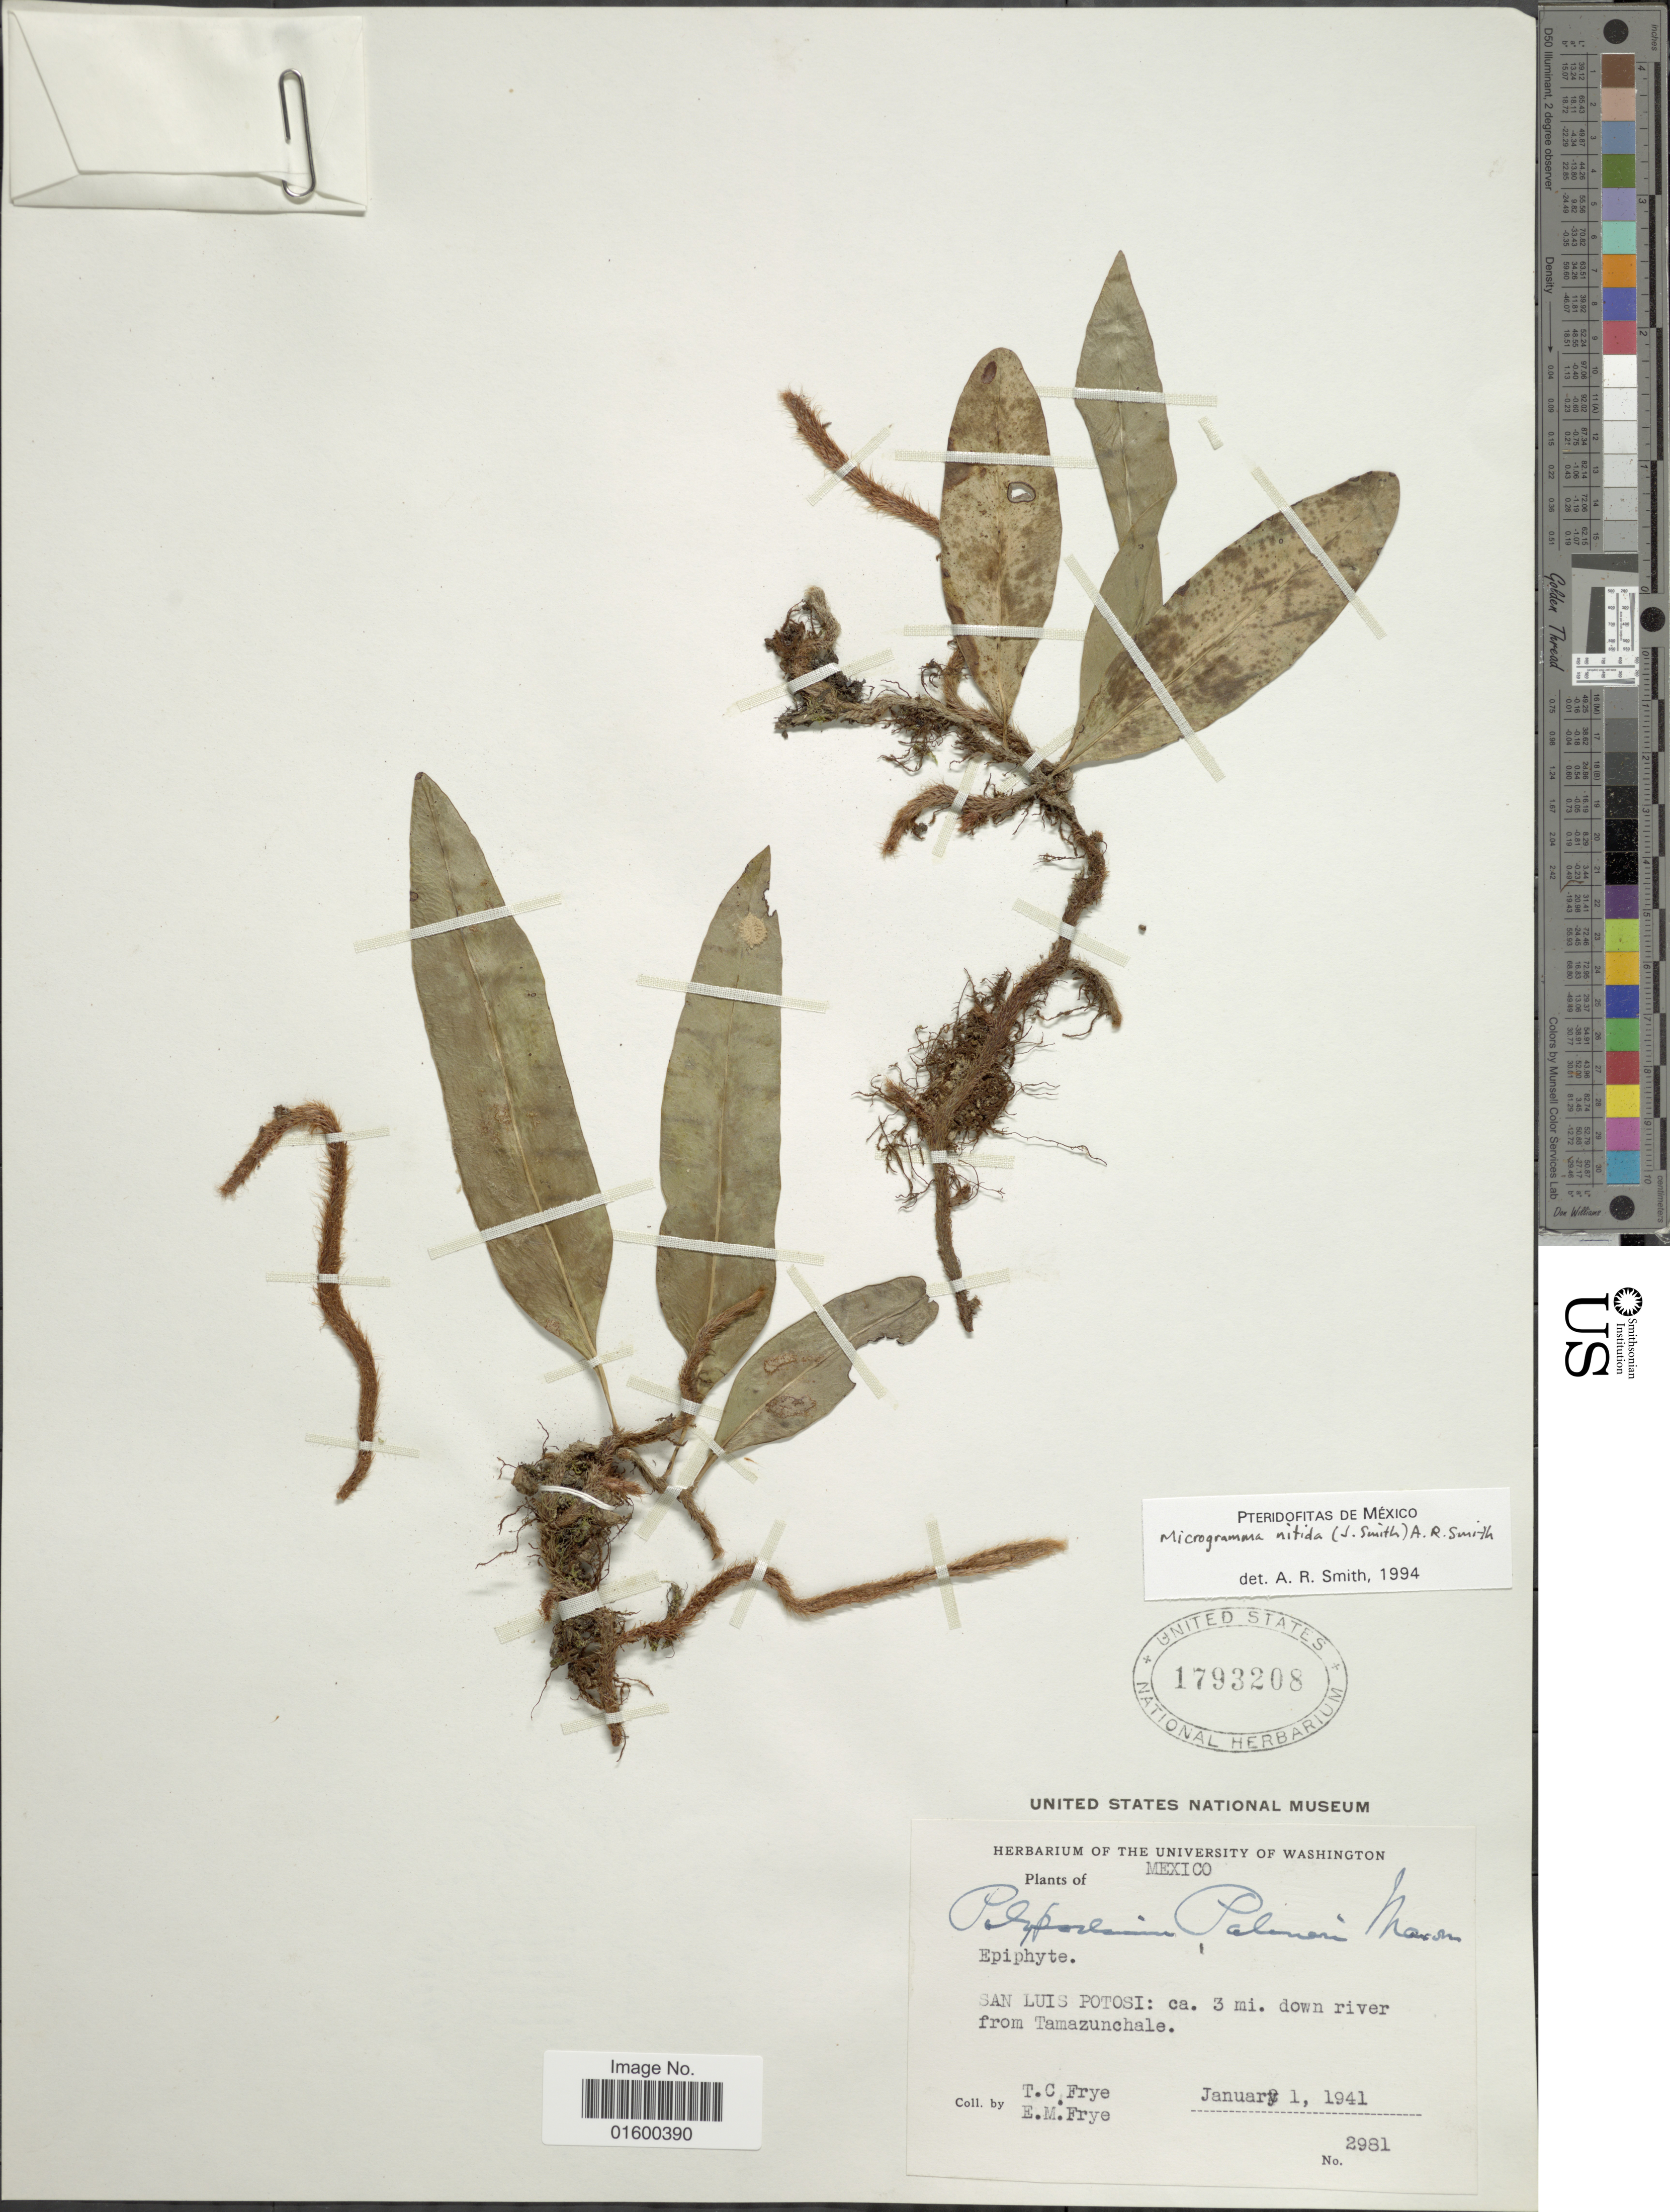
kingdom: Plantae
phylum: Tracheophyta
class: Polypodiopsida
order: Polypodiales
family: Polypodiaceae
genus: Microgramma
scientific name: Microgramma nitida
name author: (J. Sm.) A.R. Sm.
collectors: T. C. Frye & E. Frye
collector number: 2981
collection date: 1941-01-01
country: Mexico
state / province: San Luis Potosí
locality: San Luis Potosi: ca 3 mi. down river from Tamazunchale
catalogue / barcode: US 1793208